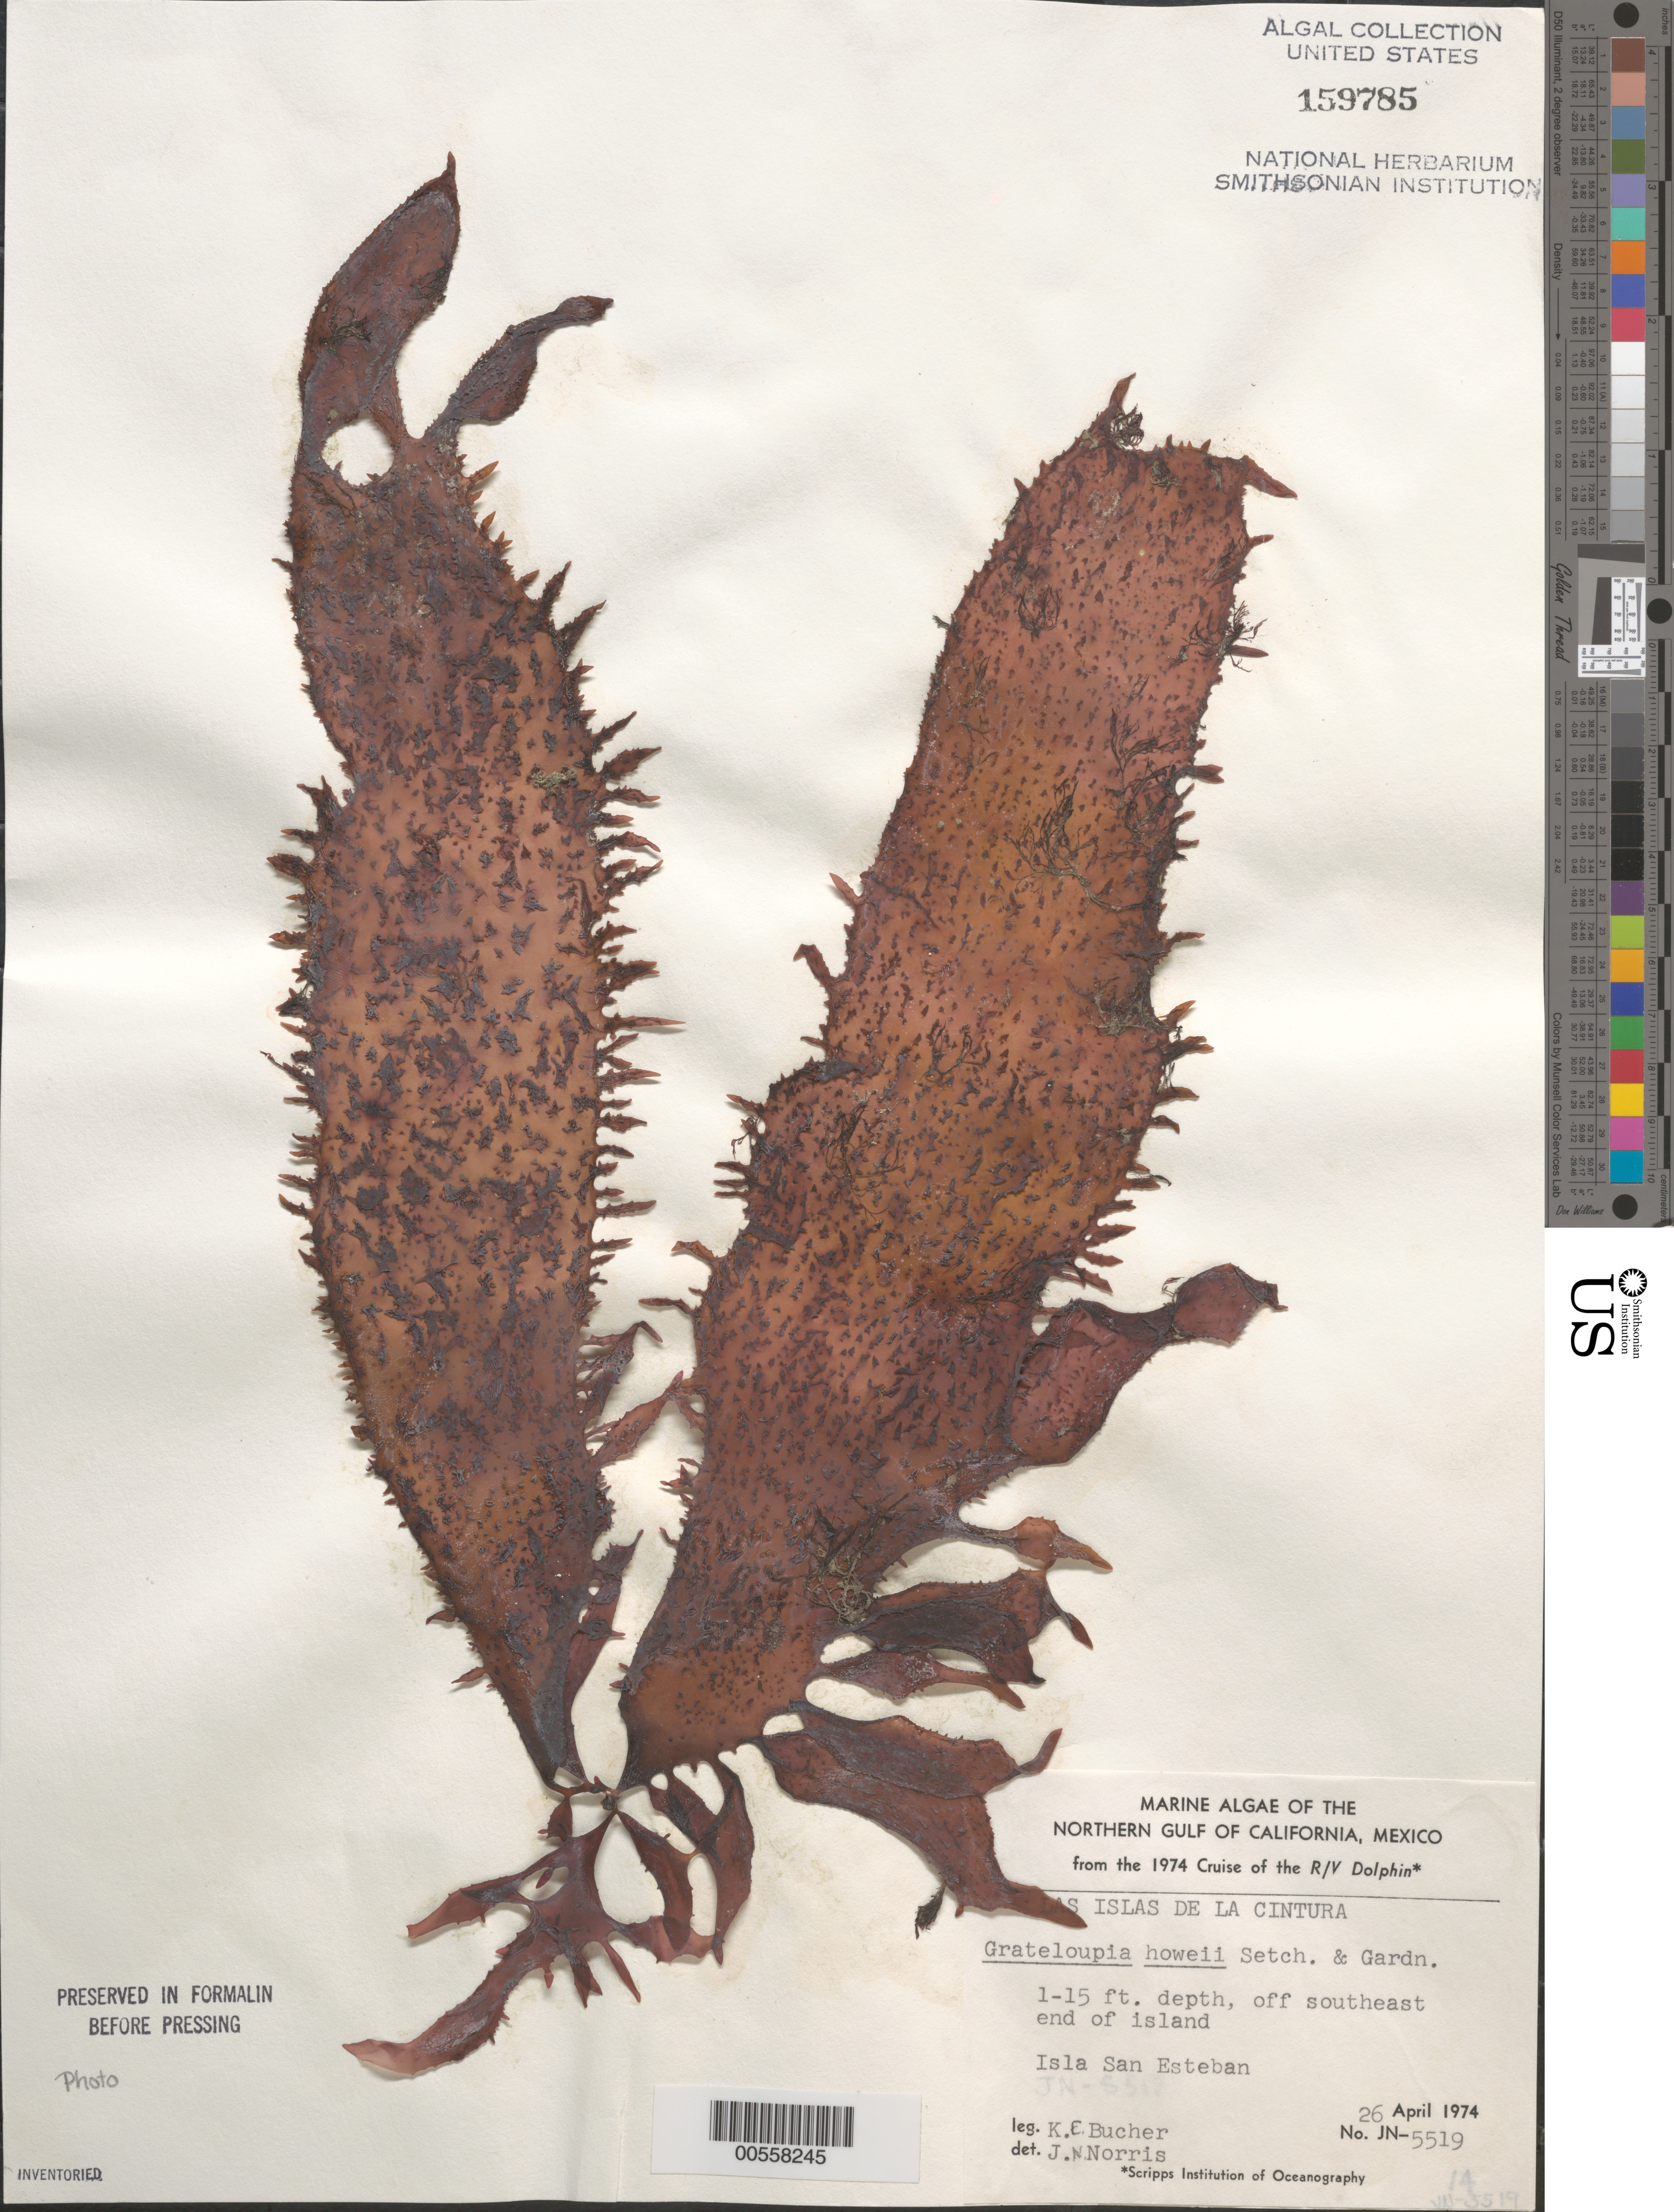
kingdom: Plantae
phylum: Rhodophyta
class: Florideophyceae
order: Halymeniales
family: Halymeniaceae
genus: Grateloupia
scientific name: Grateloupia howeii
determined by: Norris, James N.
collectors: K. E. Bucher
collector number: JN-5519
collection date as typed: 26 Apr 1974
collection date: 1974-04-26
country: Mexico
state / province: Baja California Norte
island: Isla San Esteban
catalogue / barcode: US 159785